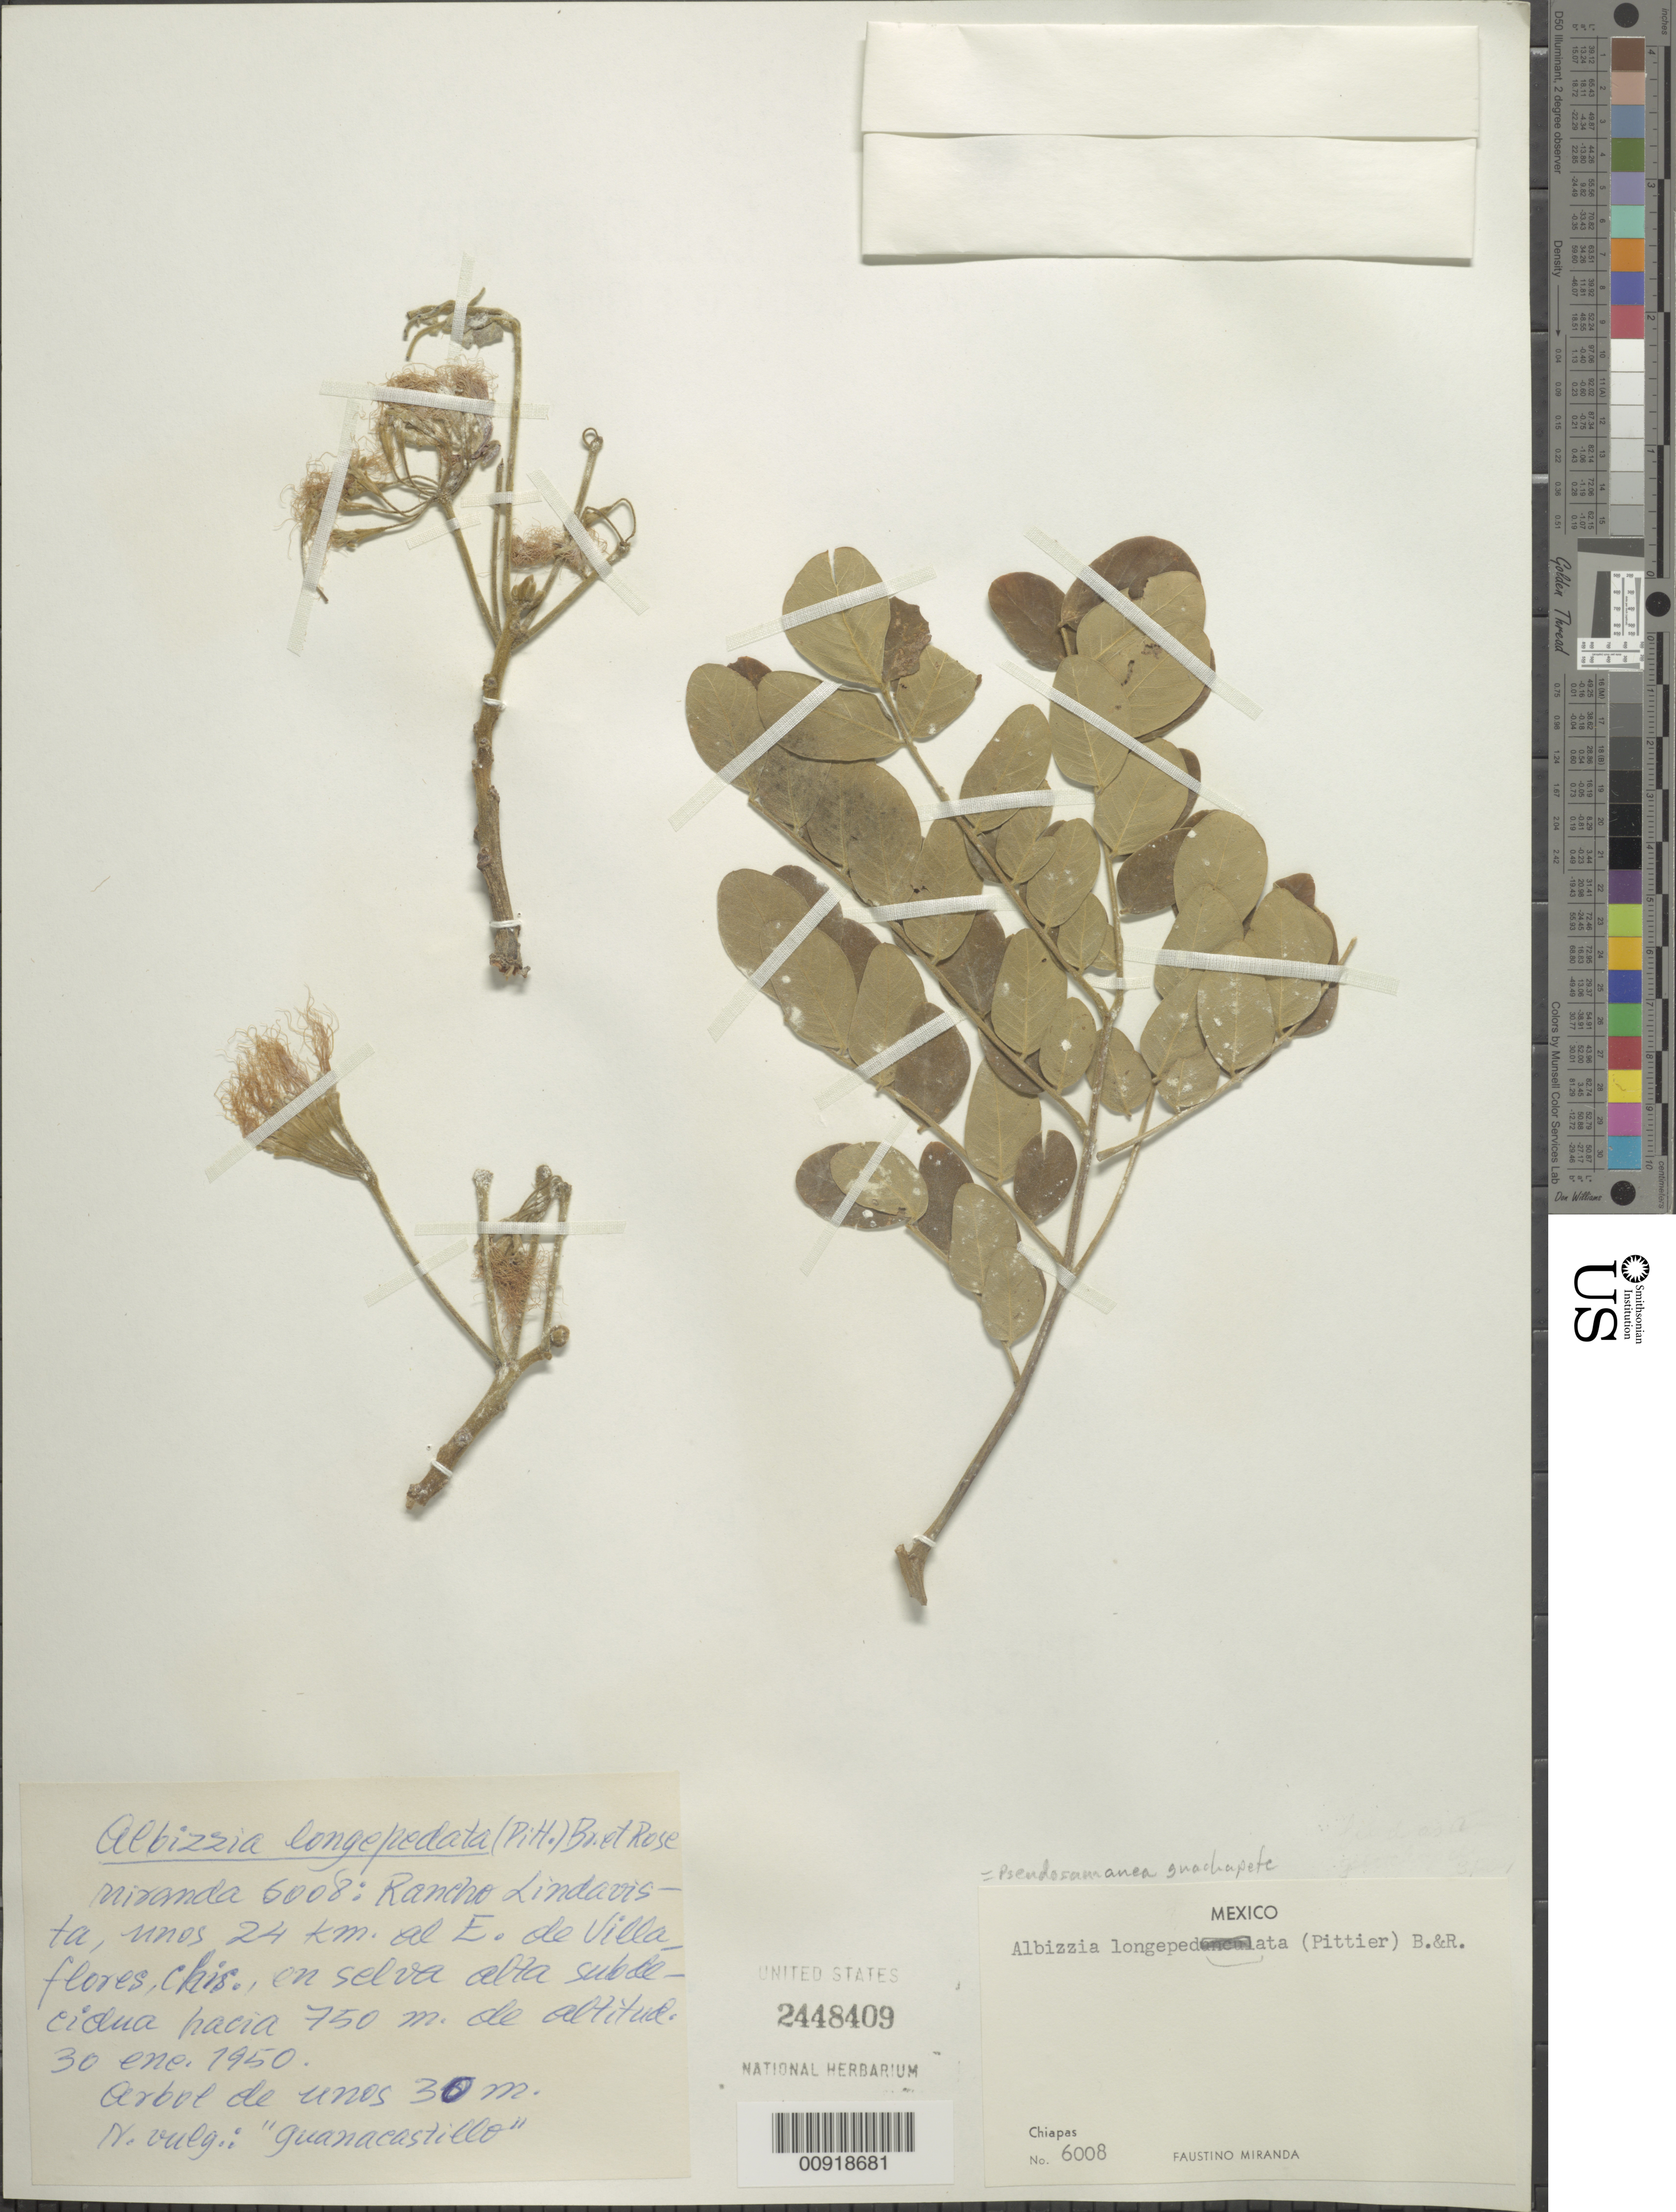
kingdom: Plantae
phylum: Tracheophyta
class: Magnoliopsida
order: Fabales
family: Fabaceae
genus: Pseudosamanea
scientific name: Pseudosamanea guachapele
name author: (Kunth) Harms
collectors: Miranda G., F.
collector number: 6008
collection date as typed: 30 Jan 1950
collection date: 1950-01-30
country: Mexico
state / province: Chiapas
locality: Rancho Lindavista, unos 24 km. al E de Villaflores, Chiapas.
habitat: En selva alta subdecidua.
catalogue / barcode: US 2448409